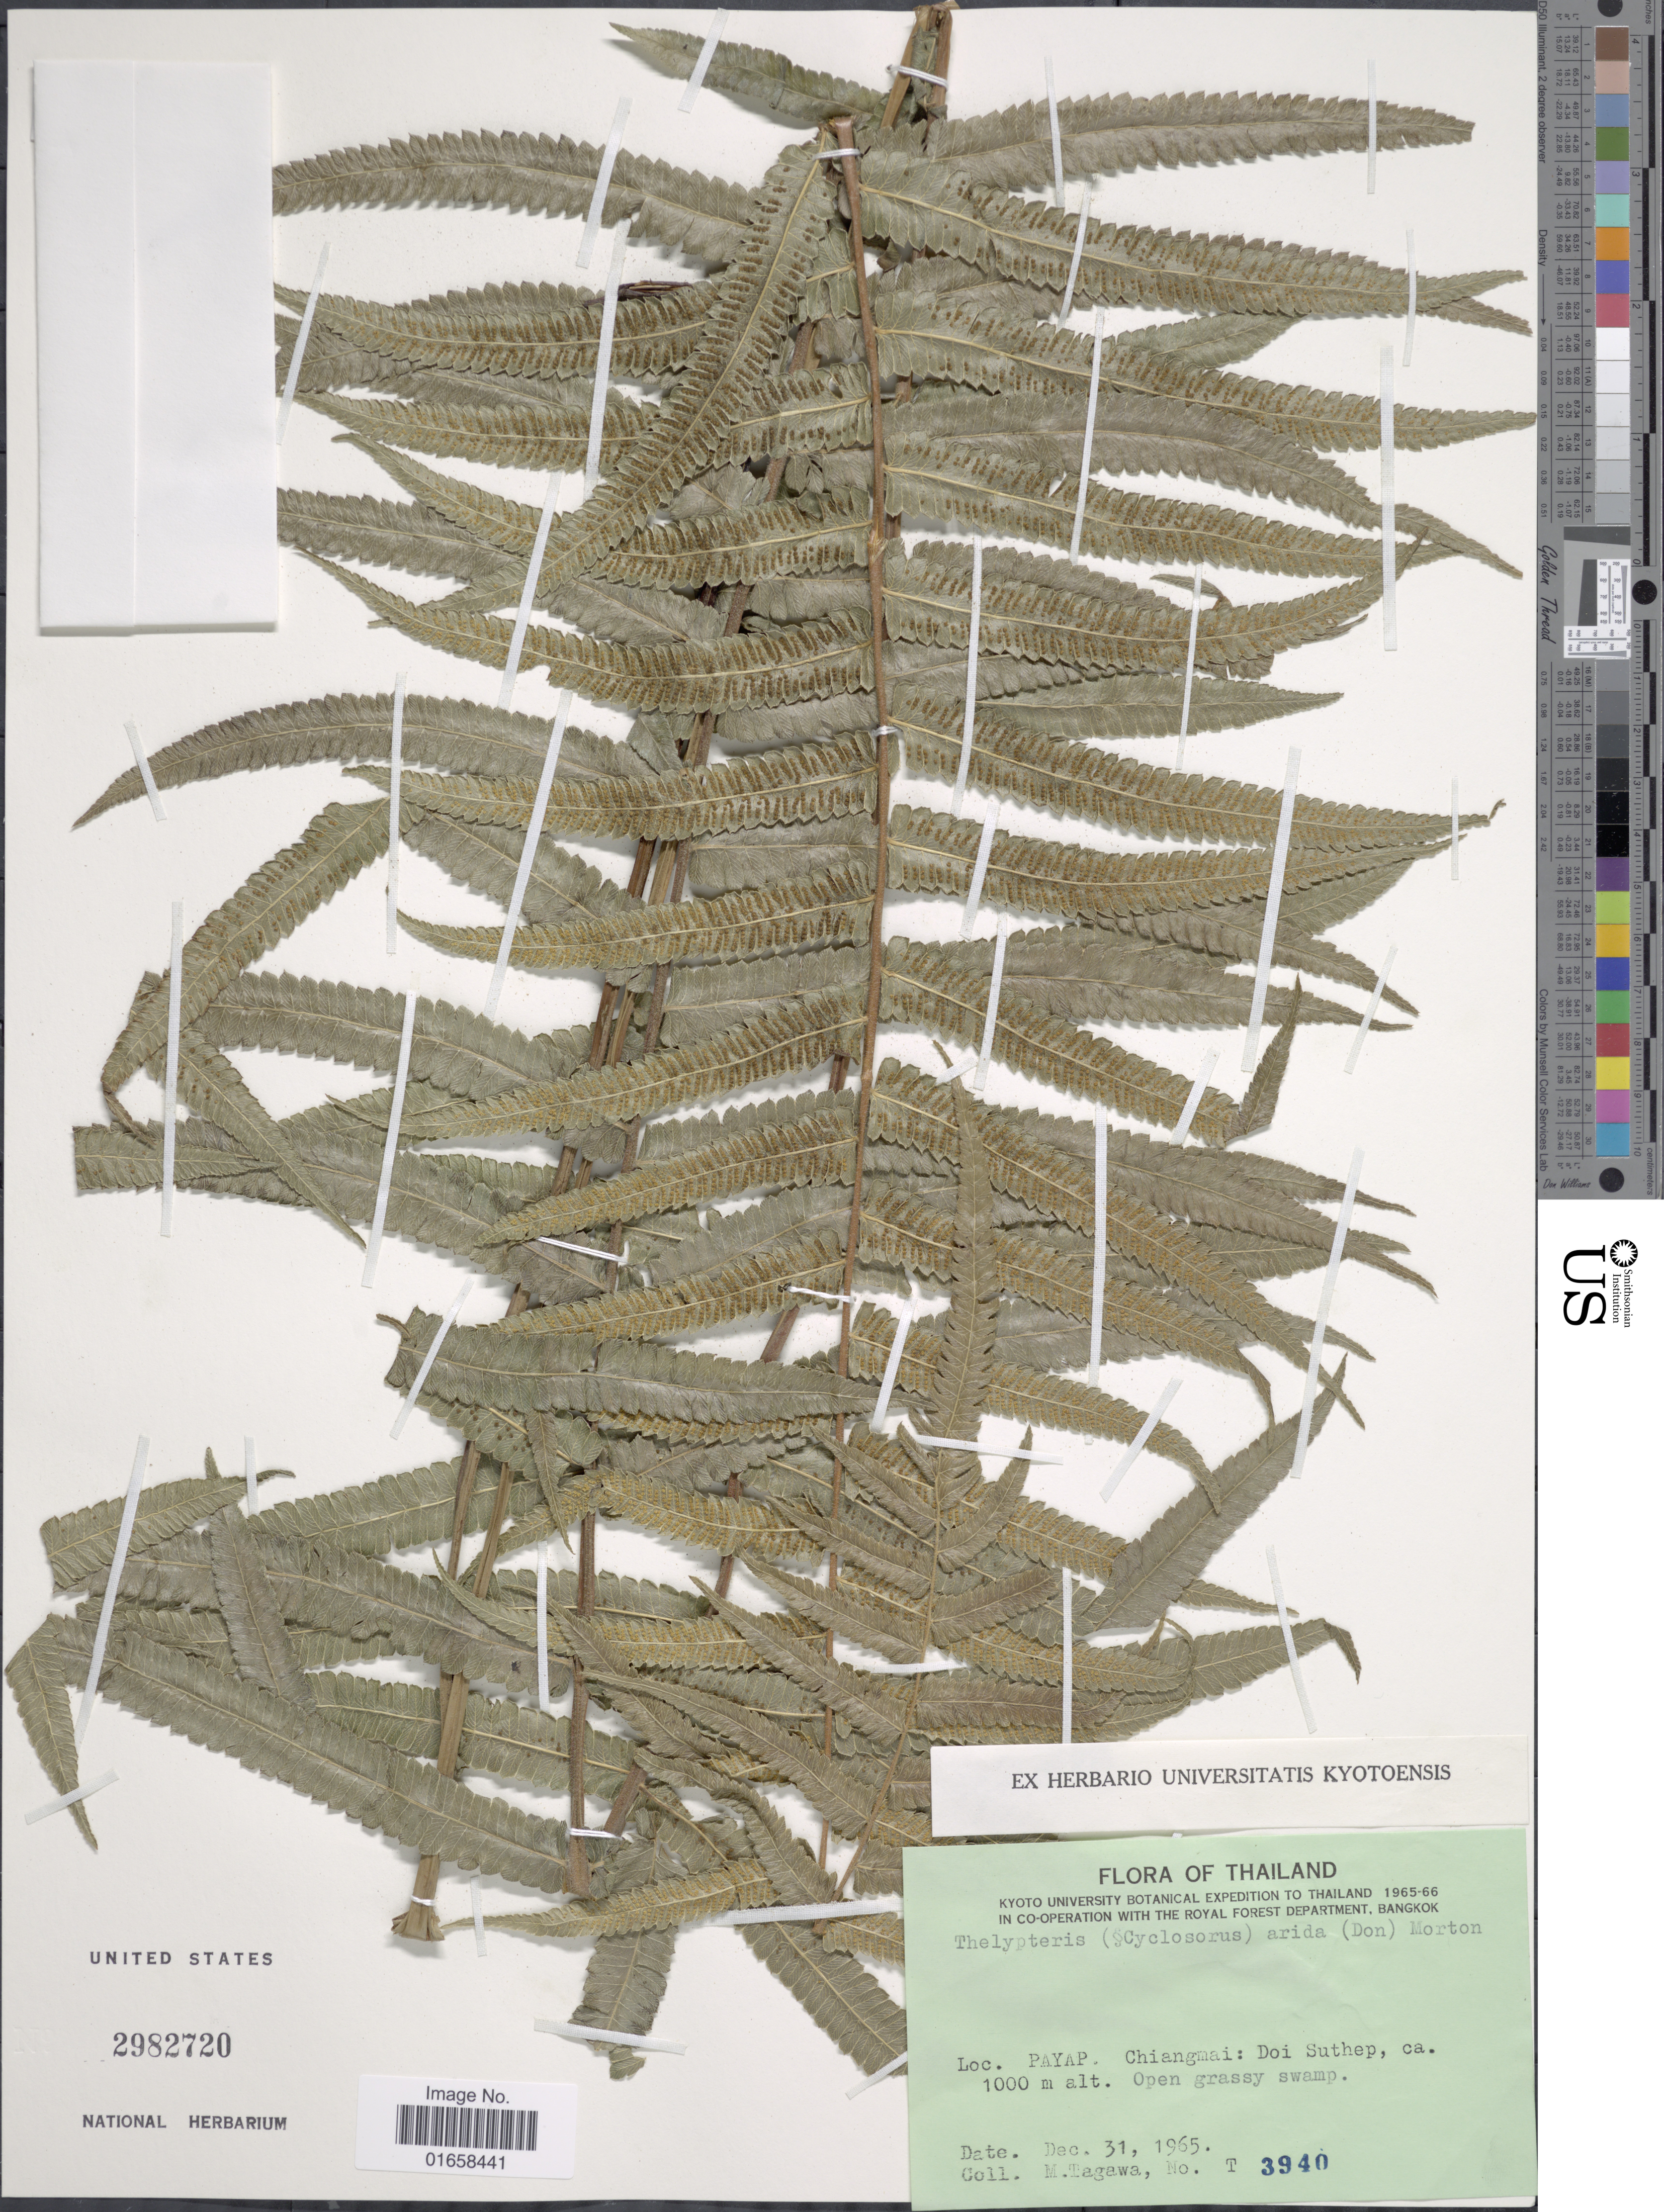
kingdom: Plantae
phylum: Tracheophyta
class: Polypodiopsida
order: Polypodiales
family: Thelypteridaceae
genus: Christella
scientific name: Christella arida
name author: (D. Don) Holttum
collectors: M. Tagawa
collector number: T 3940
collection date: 1965-12-31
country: Thailand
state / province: Chiang Mai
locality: Thailand. Payap. Chiangmai: doi Suthep.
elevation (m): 1000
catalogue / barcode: US 2982720